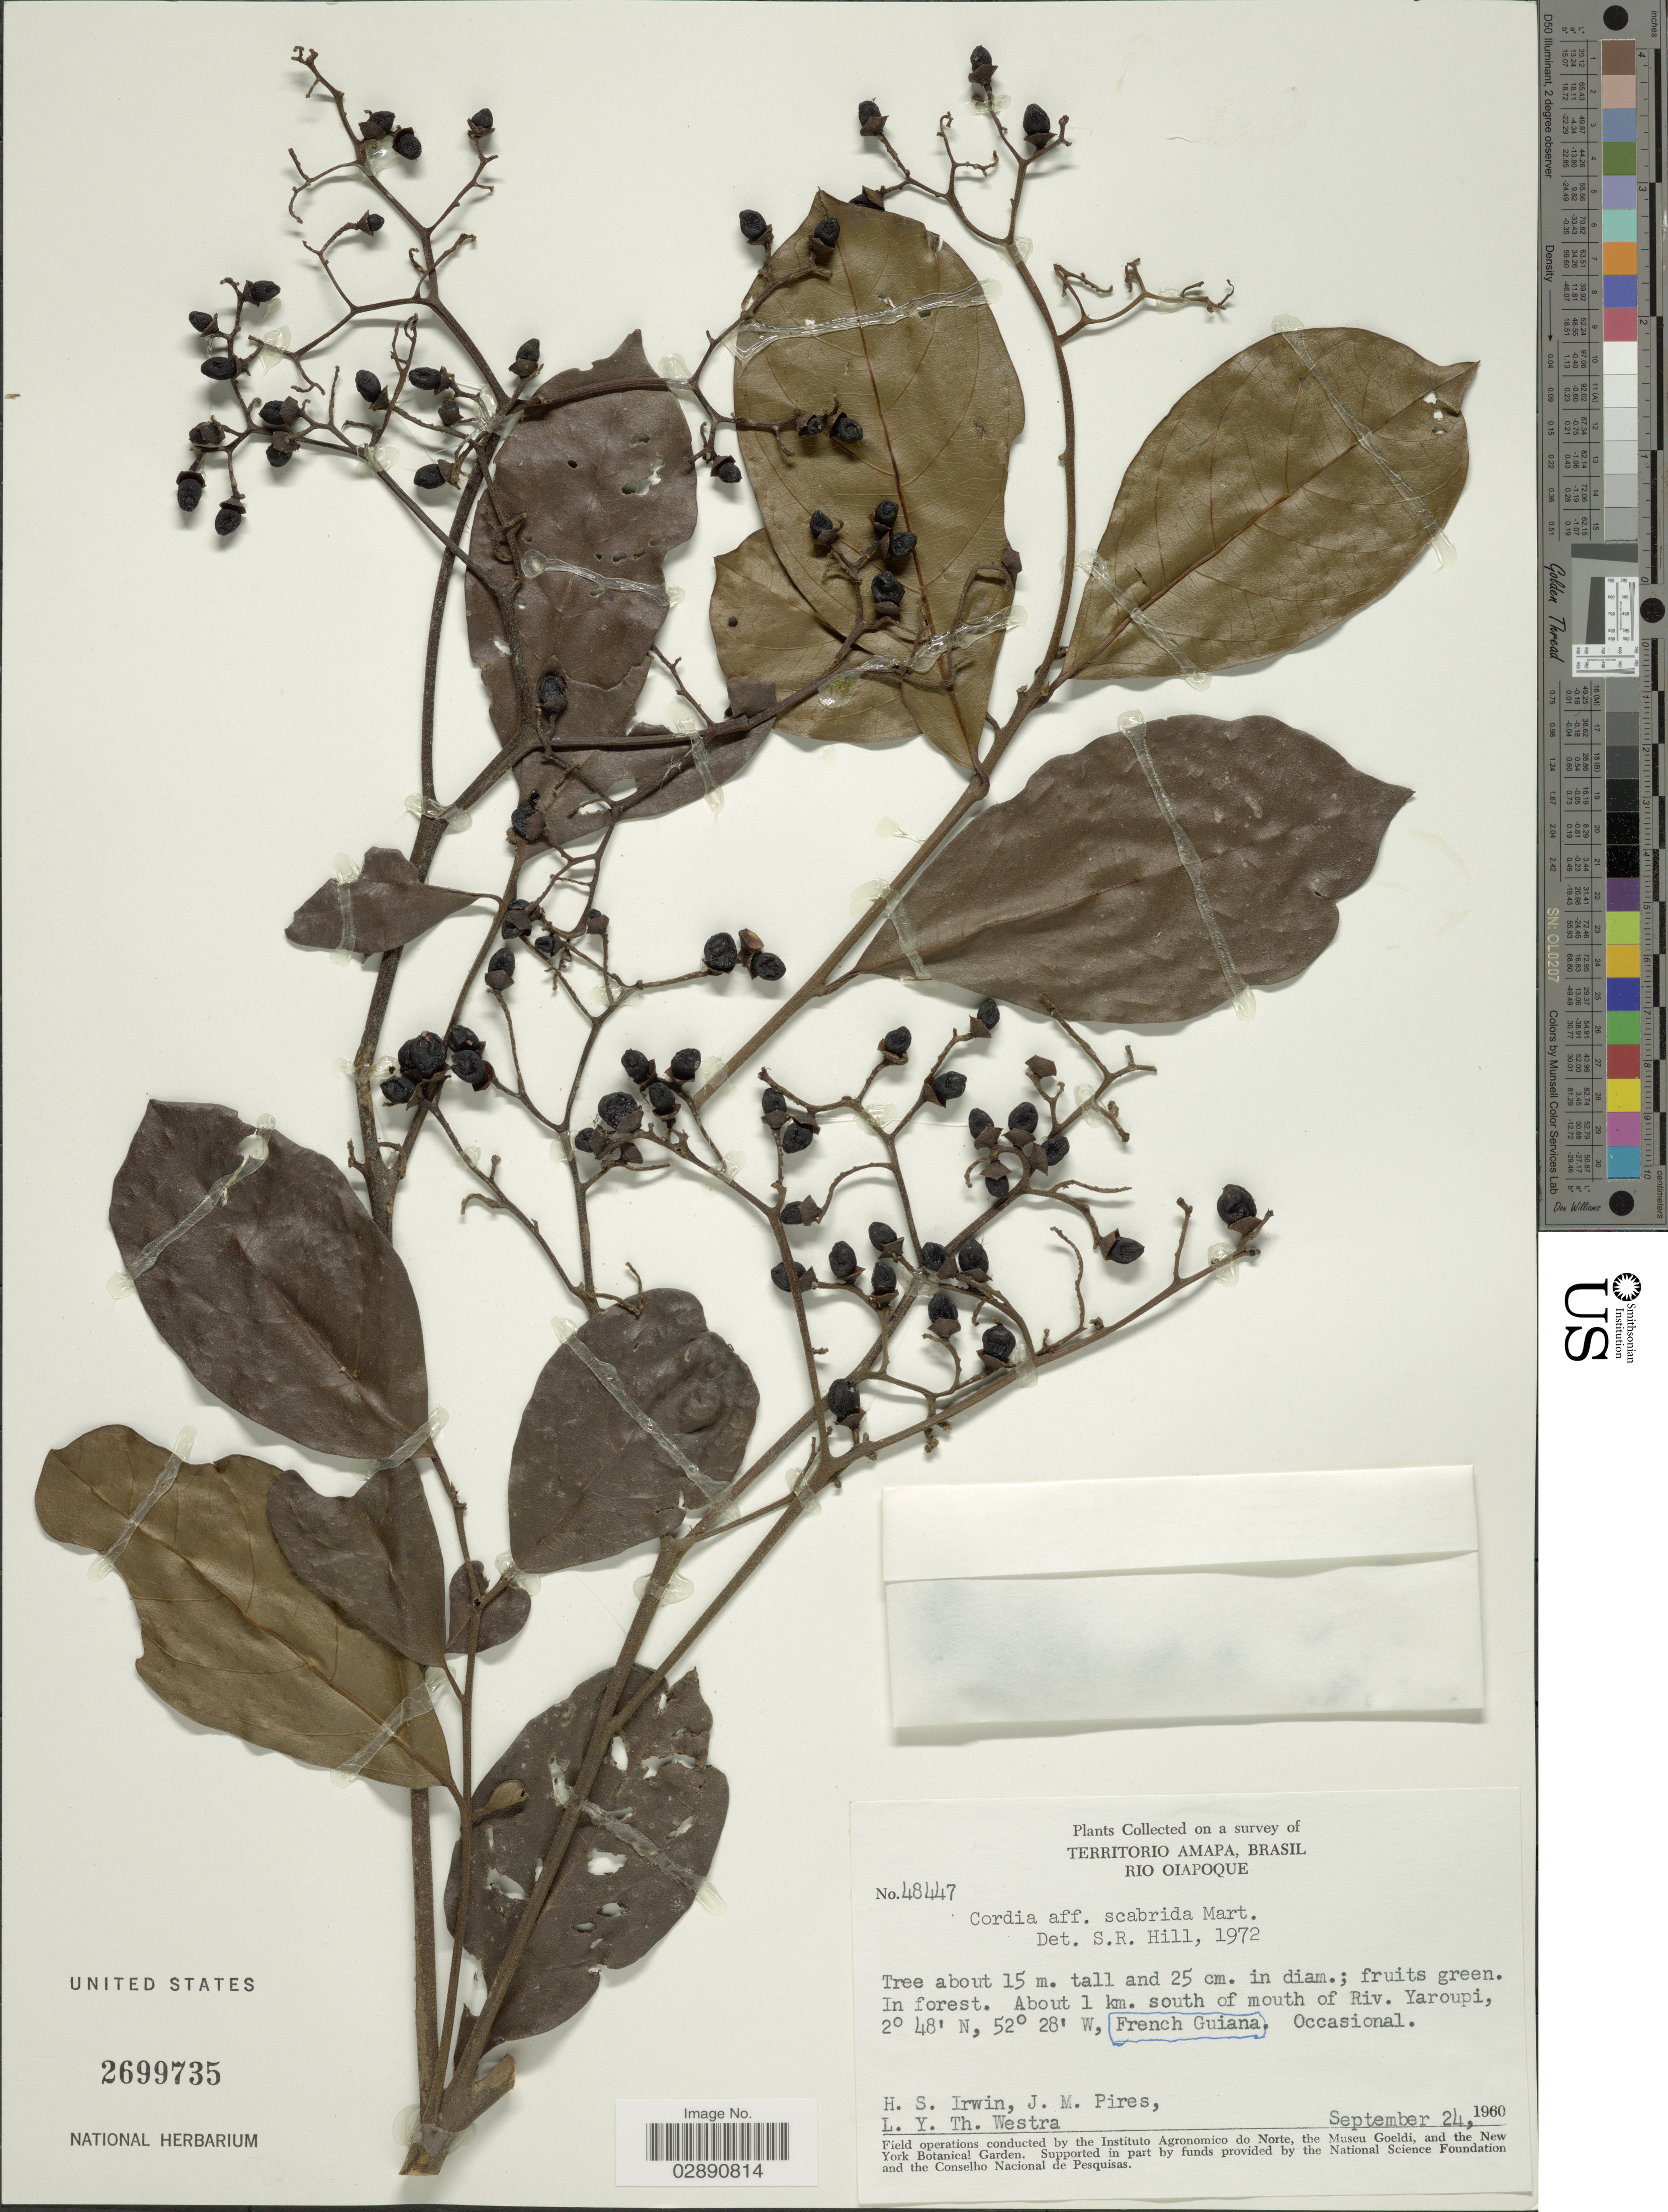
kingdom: Plantae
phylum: Tracheophyta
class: Magnoliopsida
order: Boraginales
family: Cordiaceae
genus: Cordia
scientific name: Cordia exaltata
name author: Lam.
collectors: H. Irwin, J. M. Pires & L. Y. T. Westra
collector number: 48447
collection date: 1960-09-24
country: French Guiana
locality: About 1 km. south of mouth of Riv. Yaroupi.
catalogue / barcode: US 2699735